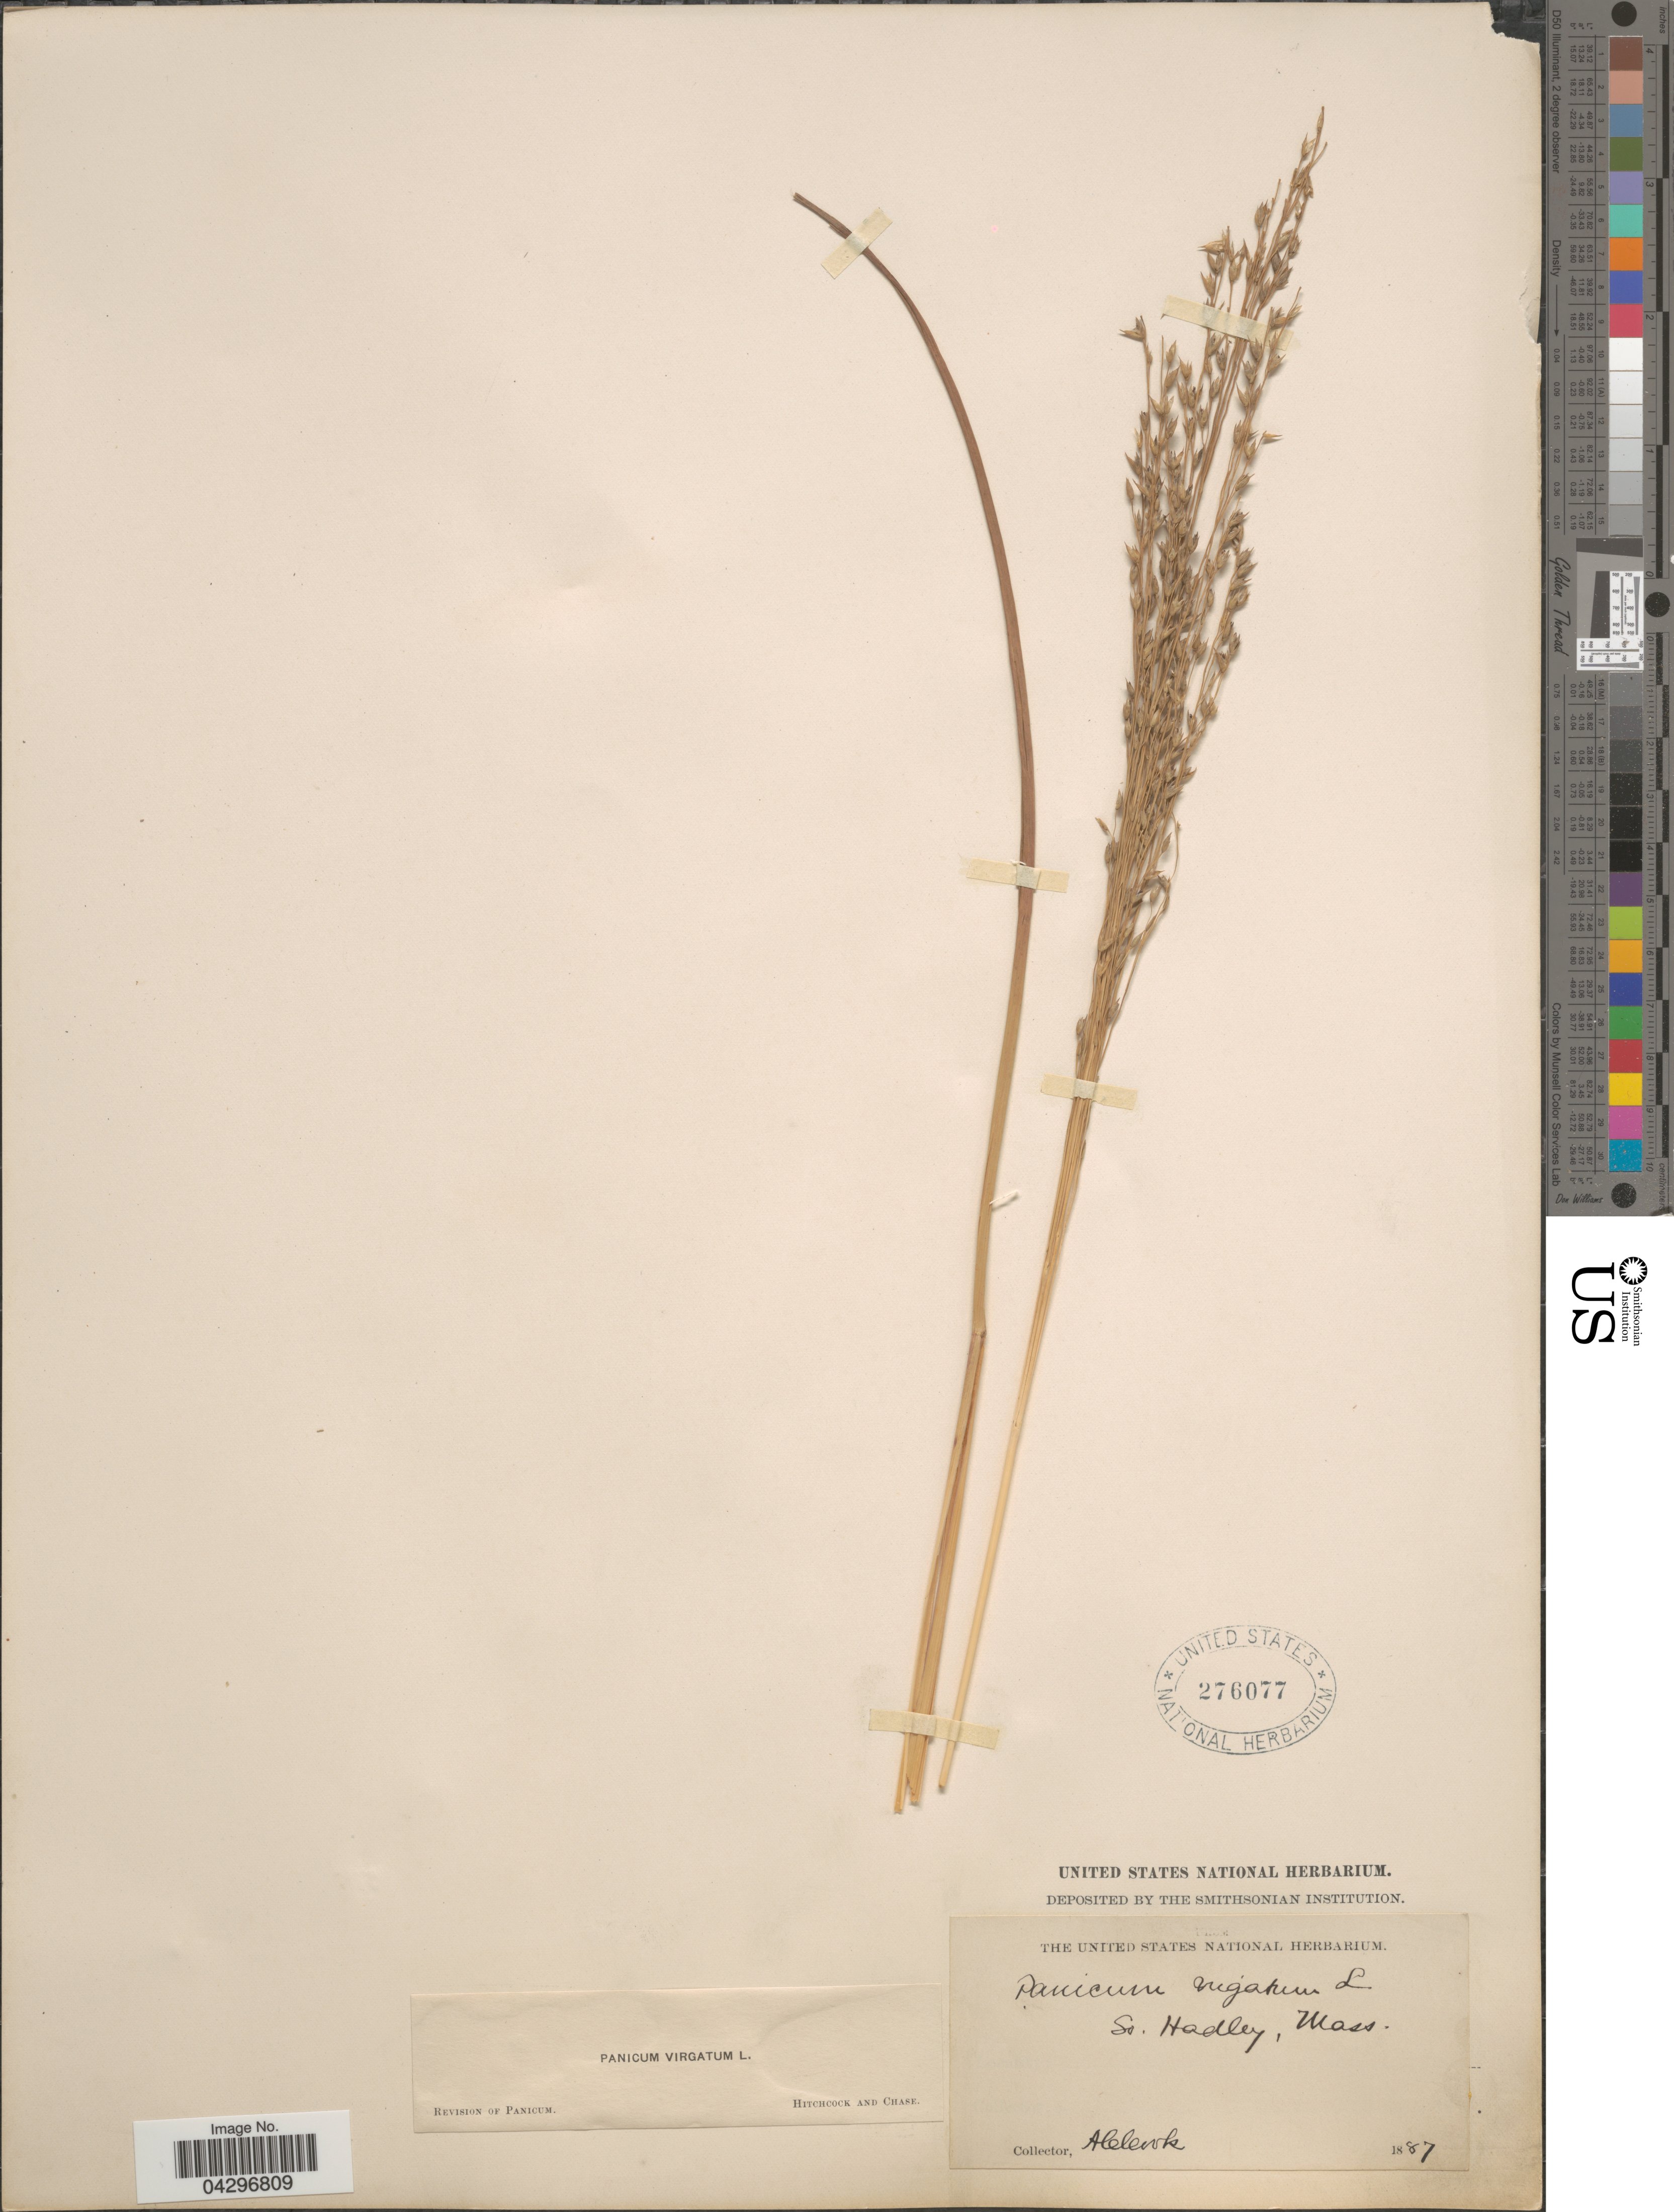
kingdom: Plantae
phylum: Tracheophyta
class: Liliopsida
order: Poales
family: Poaceae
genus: Panicum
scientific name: Panicum virgatum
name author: L.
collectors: A. Cook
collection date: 1887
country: United States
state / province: Massachusetts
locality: So. Hadley.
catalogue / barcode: US 276077